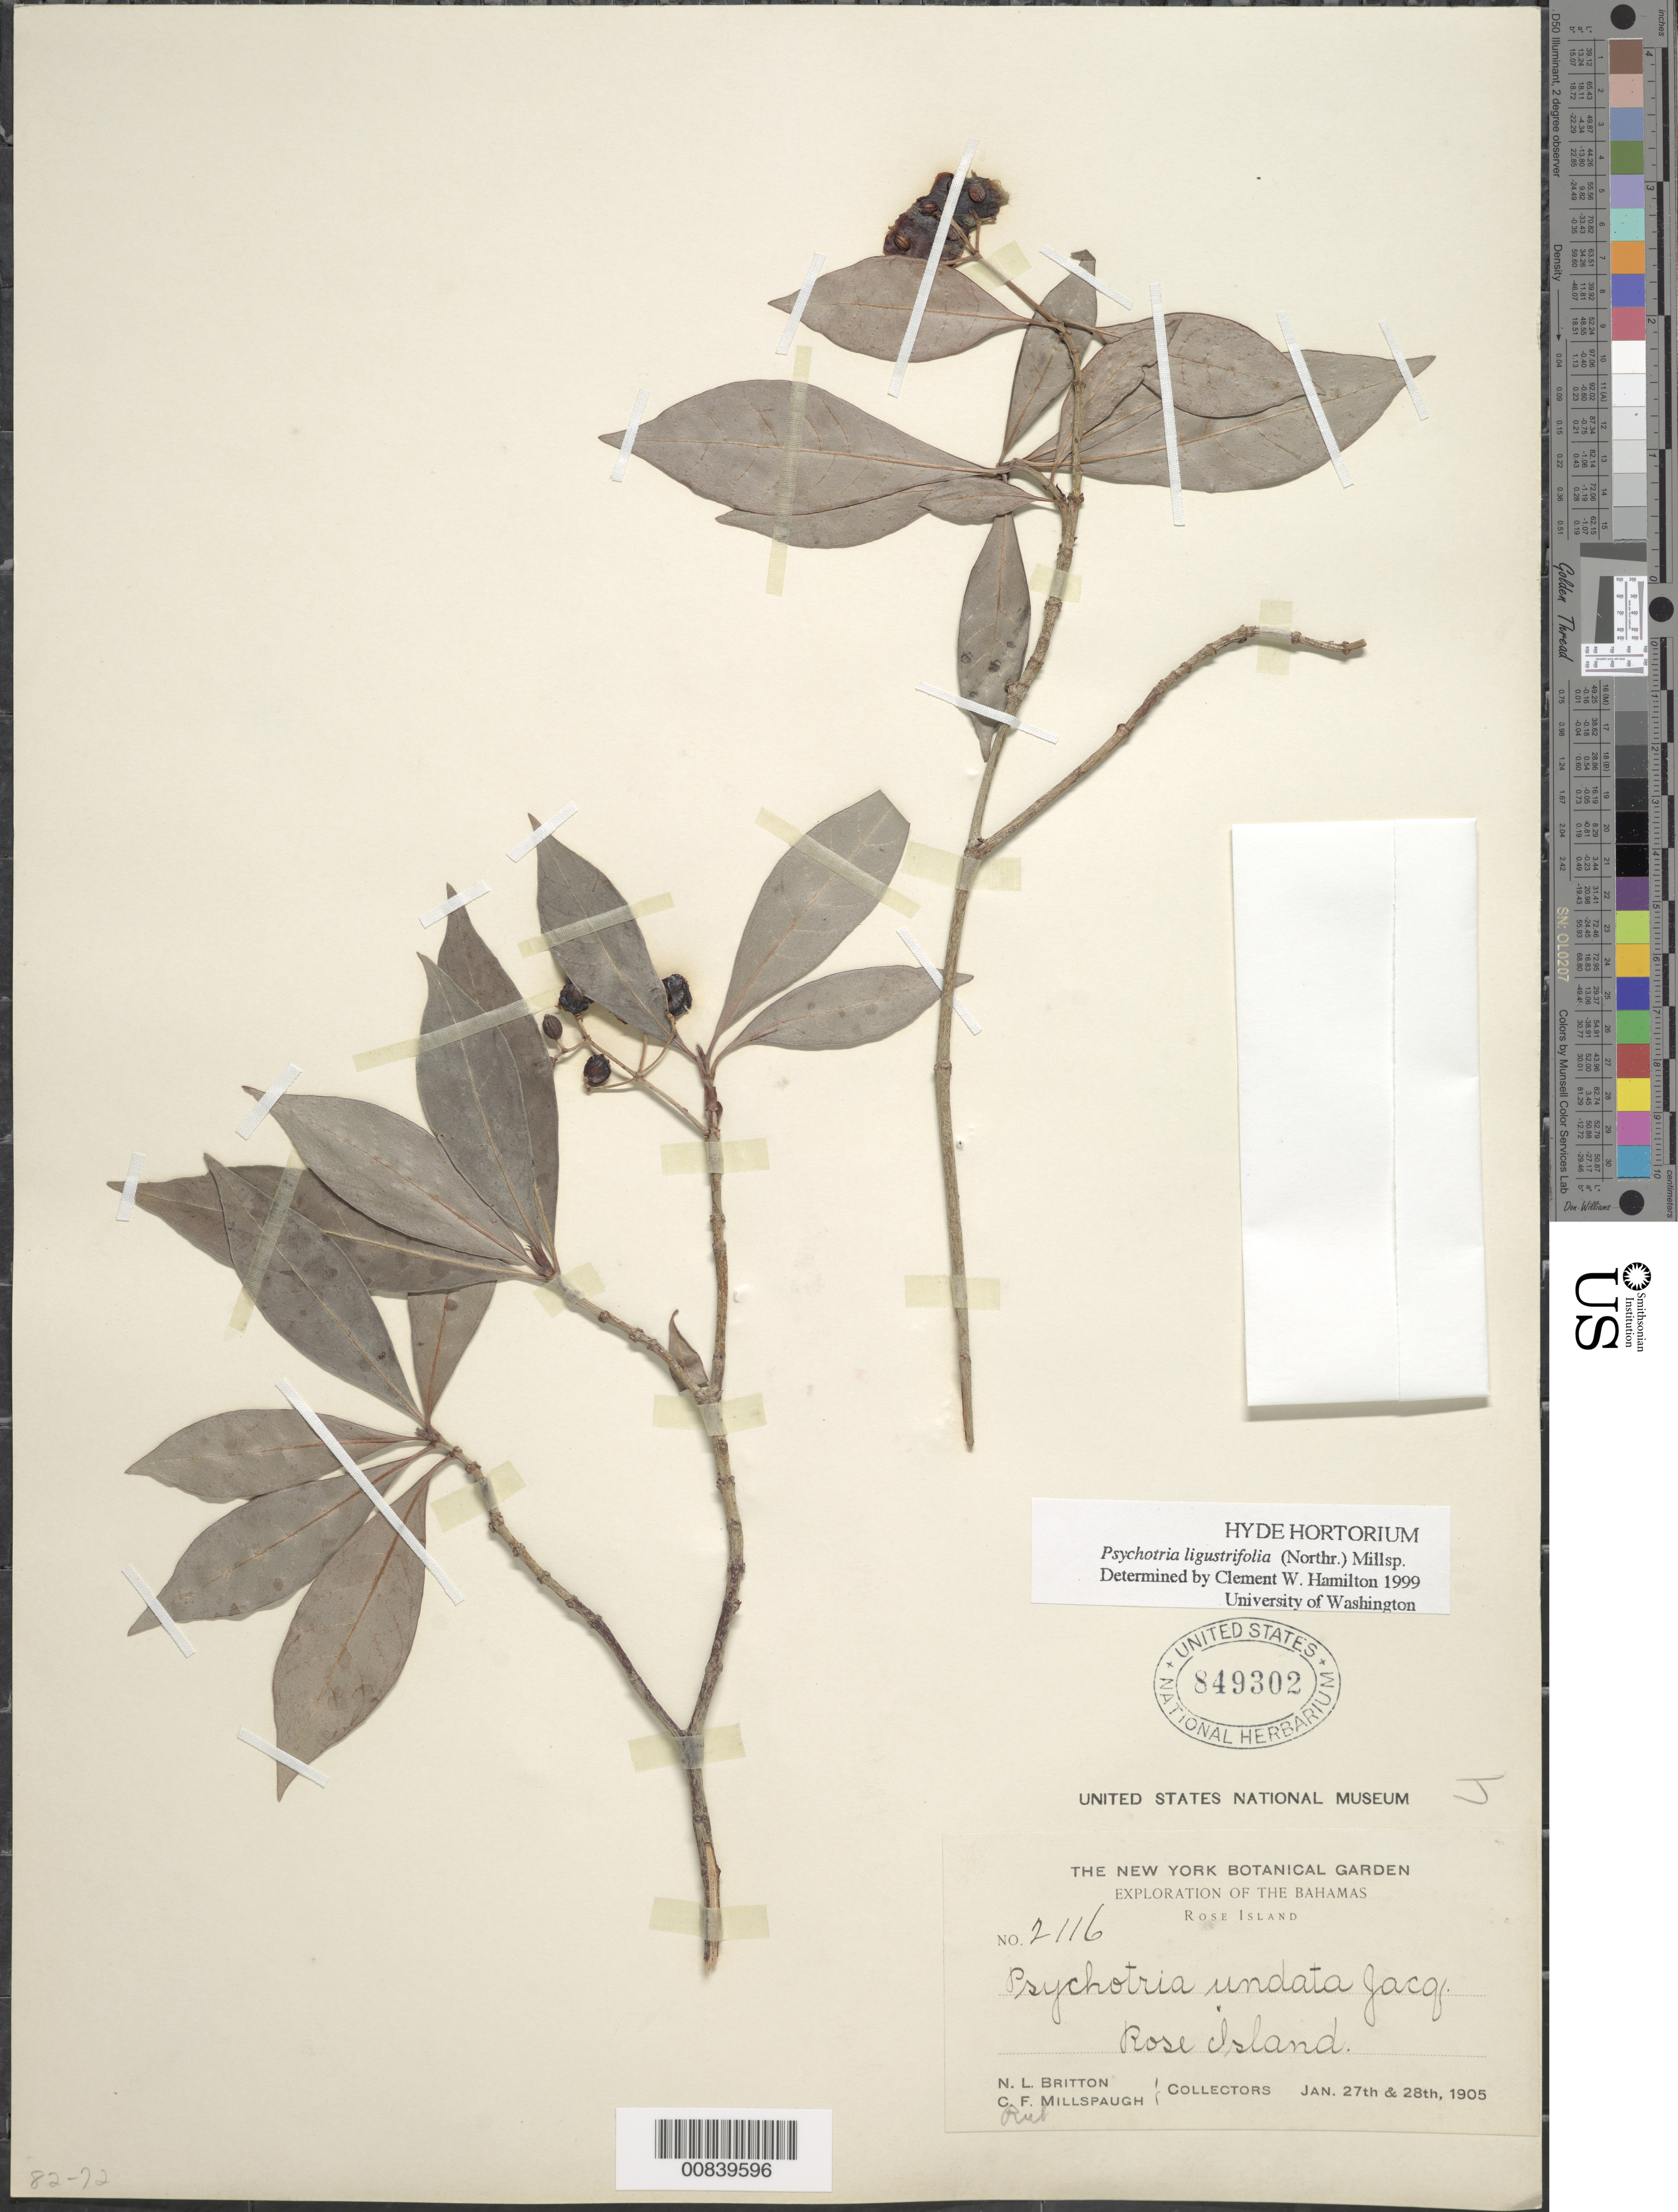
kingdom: Plantae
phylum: Tracheophyta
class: Magnoliopsida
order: Gentianales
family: Rubiaceae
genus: Psychotria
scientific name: Psychotria ligustrifolia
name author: (Northr.) Millsp.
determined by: Hamilton, C. W.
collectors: N. Britton & C. F. Millspaugh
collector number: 2116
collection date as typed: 27 Jan 1905 to 28 Jan 1905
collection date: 1905-01-27/1905-01-28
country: Bahamas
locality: Rose Island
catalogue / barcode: US 849302